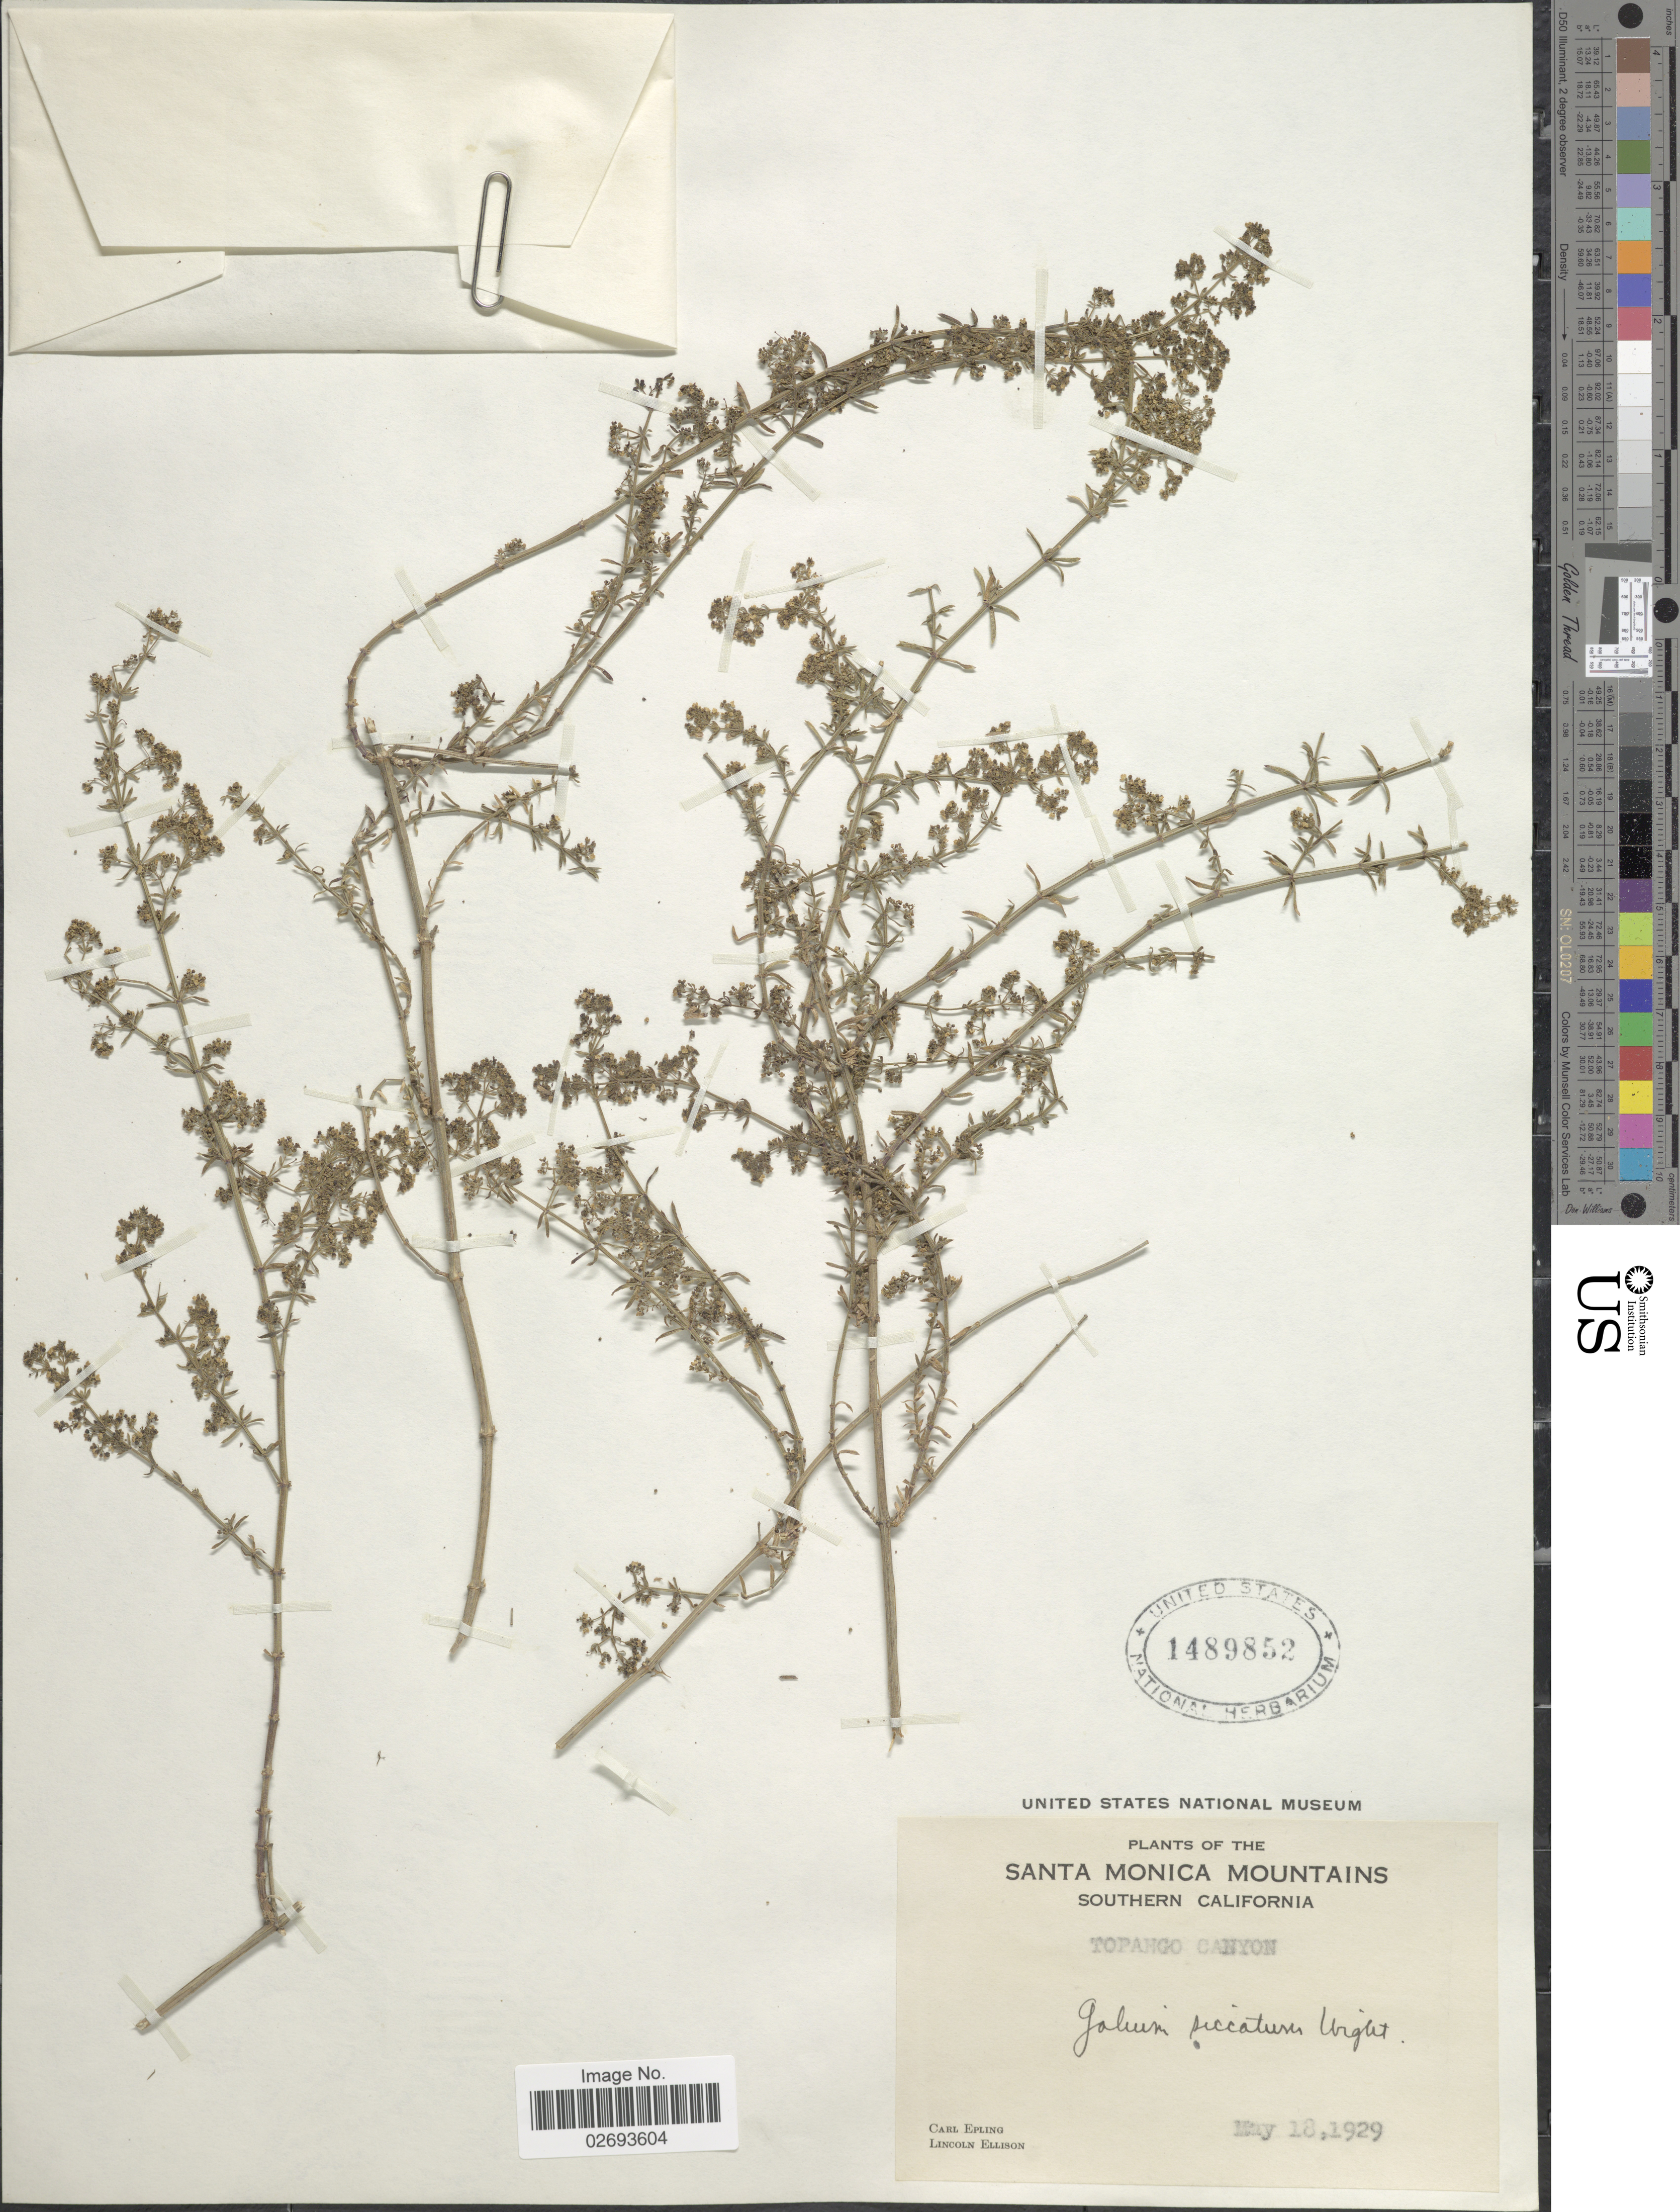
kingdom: Plantae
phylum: Tracheophyta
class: Magnoliopsida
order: Gentianales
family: Rubiaceae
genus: Galium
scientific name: Galium siccatum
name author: W. Wight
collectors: C. C. Epling & L. Ellison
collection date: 1929-05-18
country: United States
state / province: California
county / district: Los Angeles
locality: Santa Monica, Southern California, Topango Canyon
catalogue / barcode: US 1489852